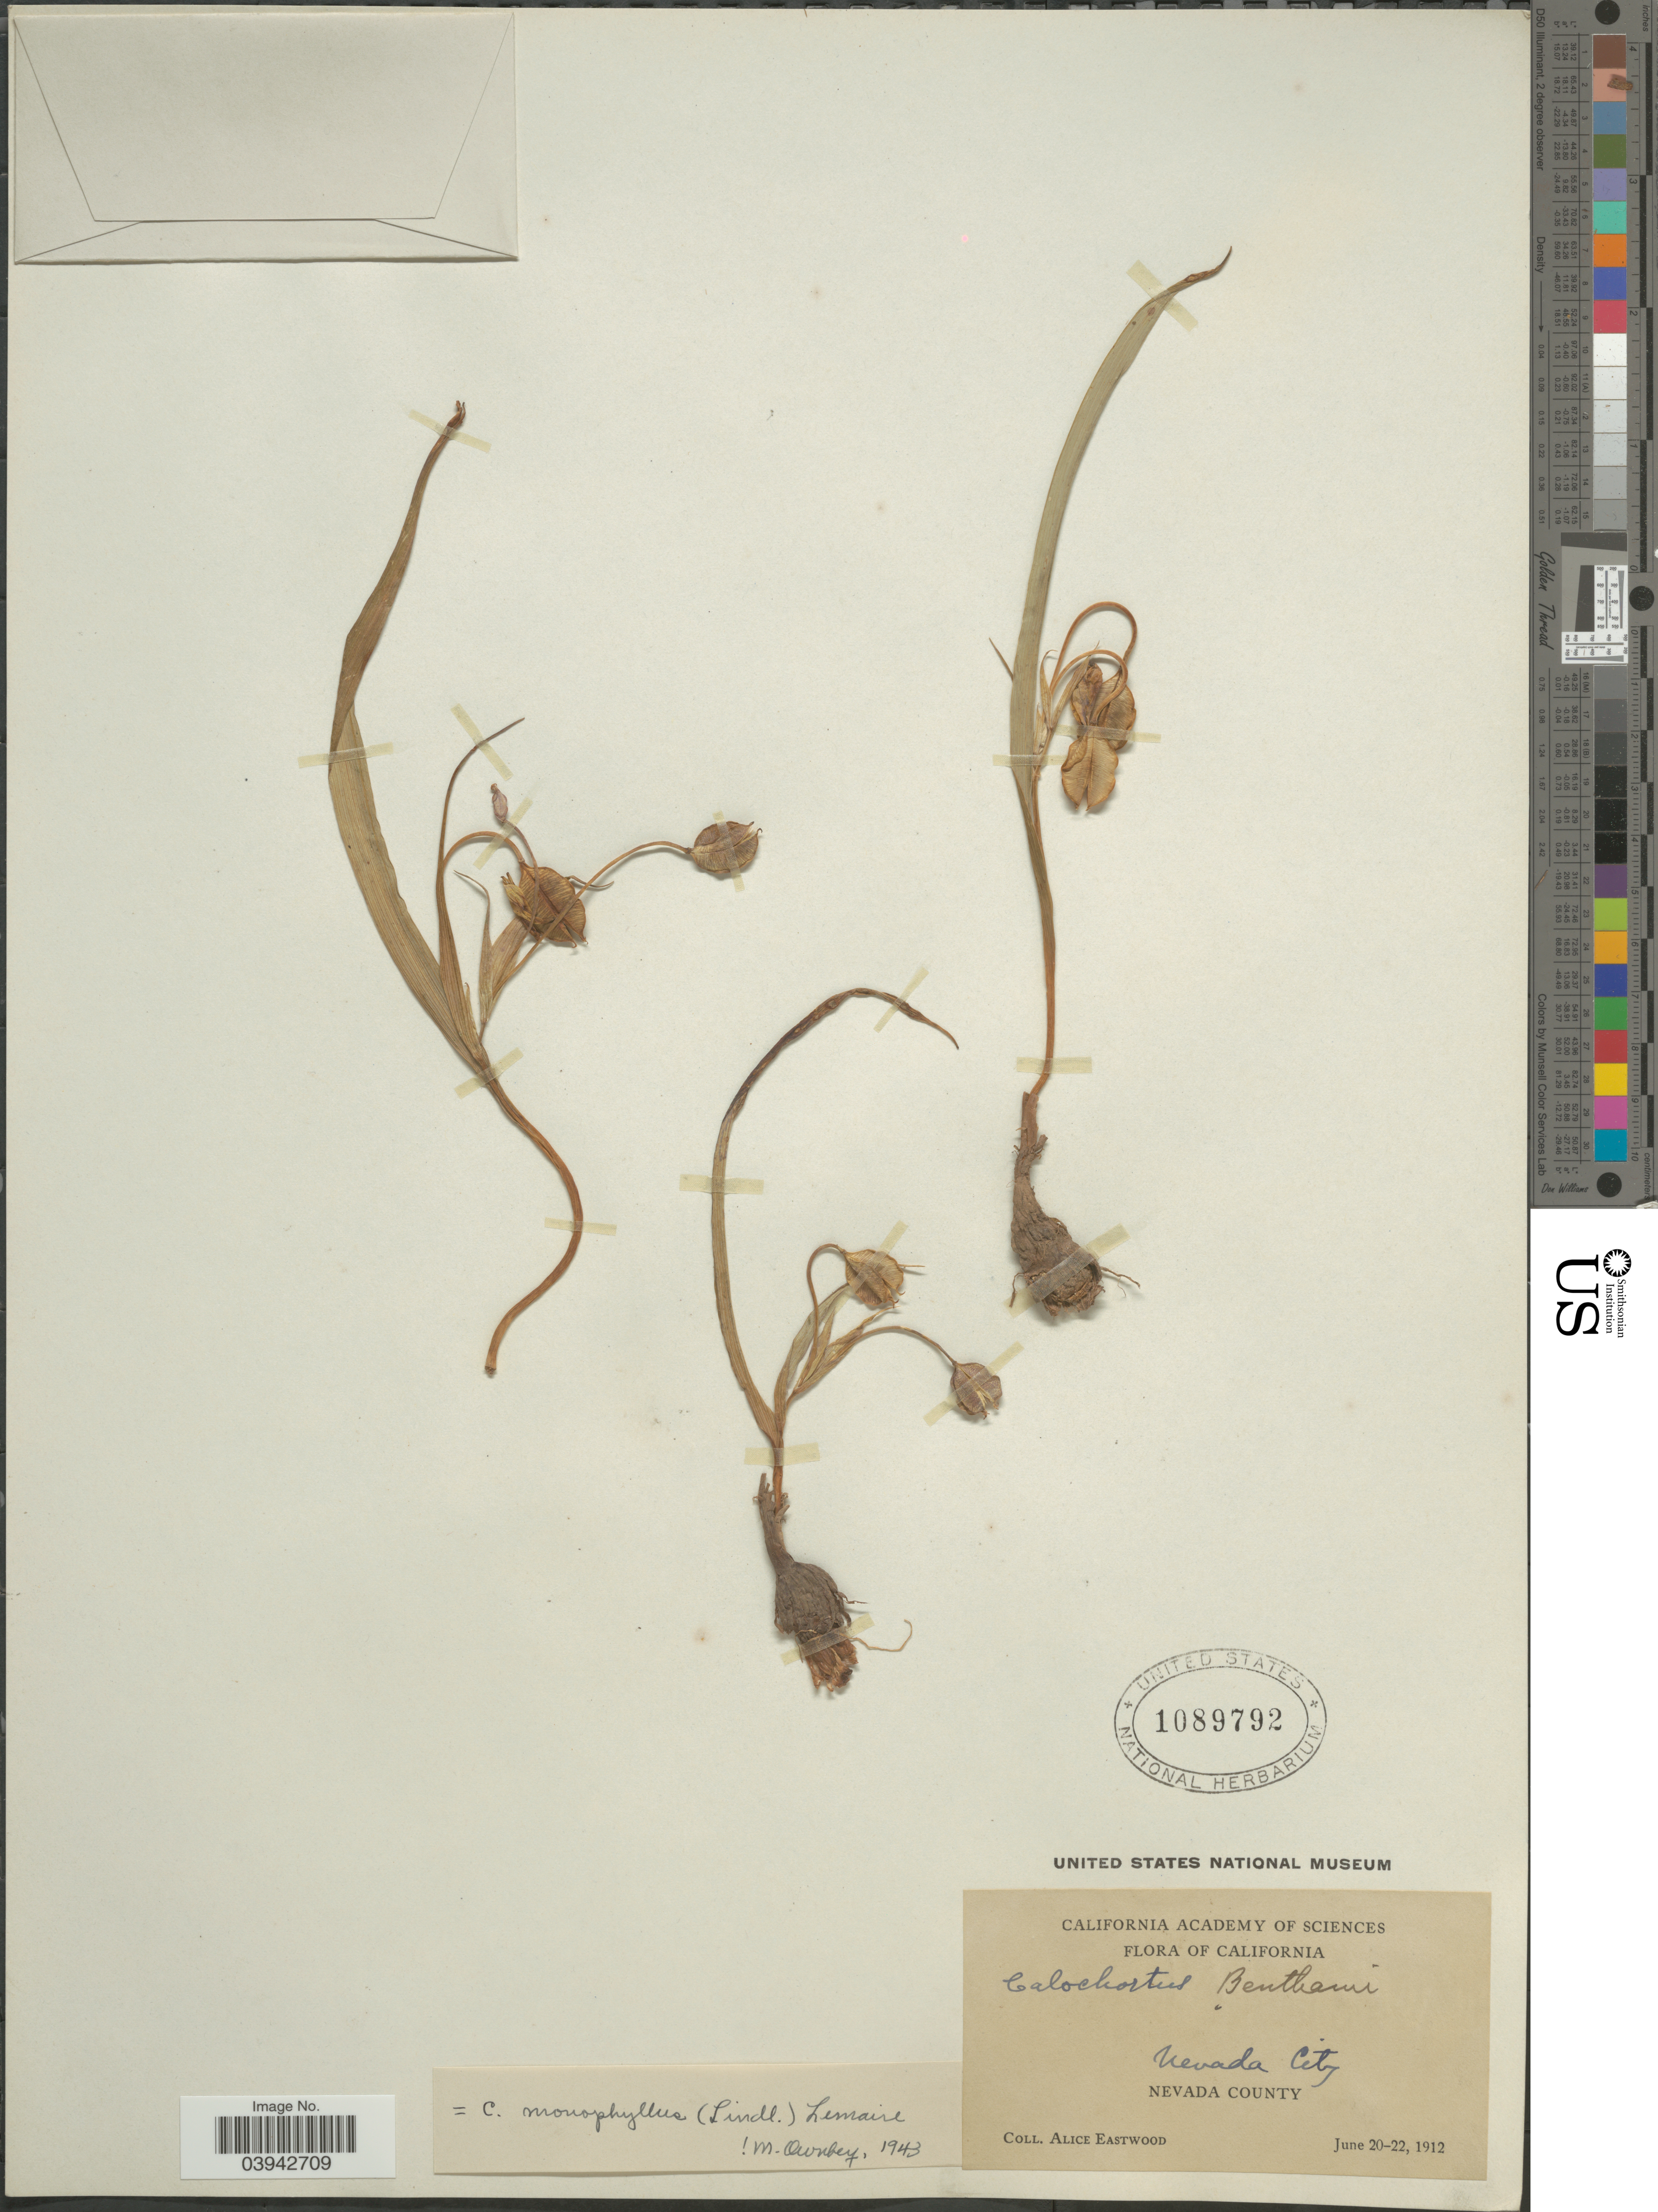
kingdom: Plantae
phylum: Tracheophyta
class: Liliopsida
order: Liliales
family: Liliaceae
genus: Calochortus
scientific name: Calochortus monophyllus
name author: (Lindl.) Lem.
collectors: A. Eastwood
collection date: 1912-06-20/1912-06-22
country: United States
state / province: California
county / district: Nevada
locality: Nevada City. Nevada County.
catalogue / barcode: US 1089792